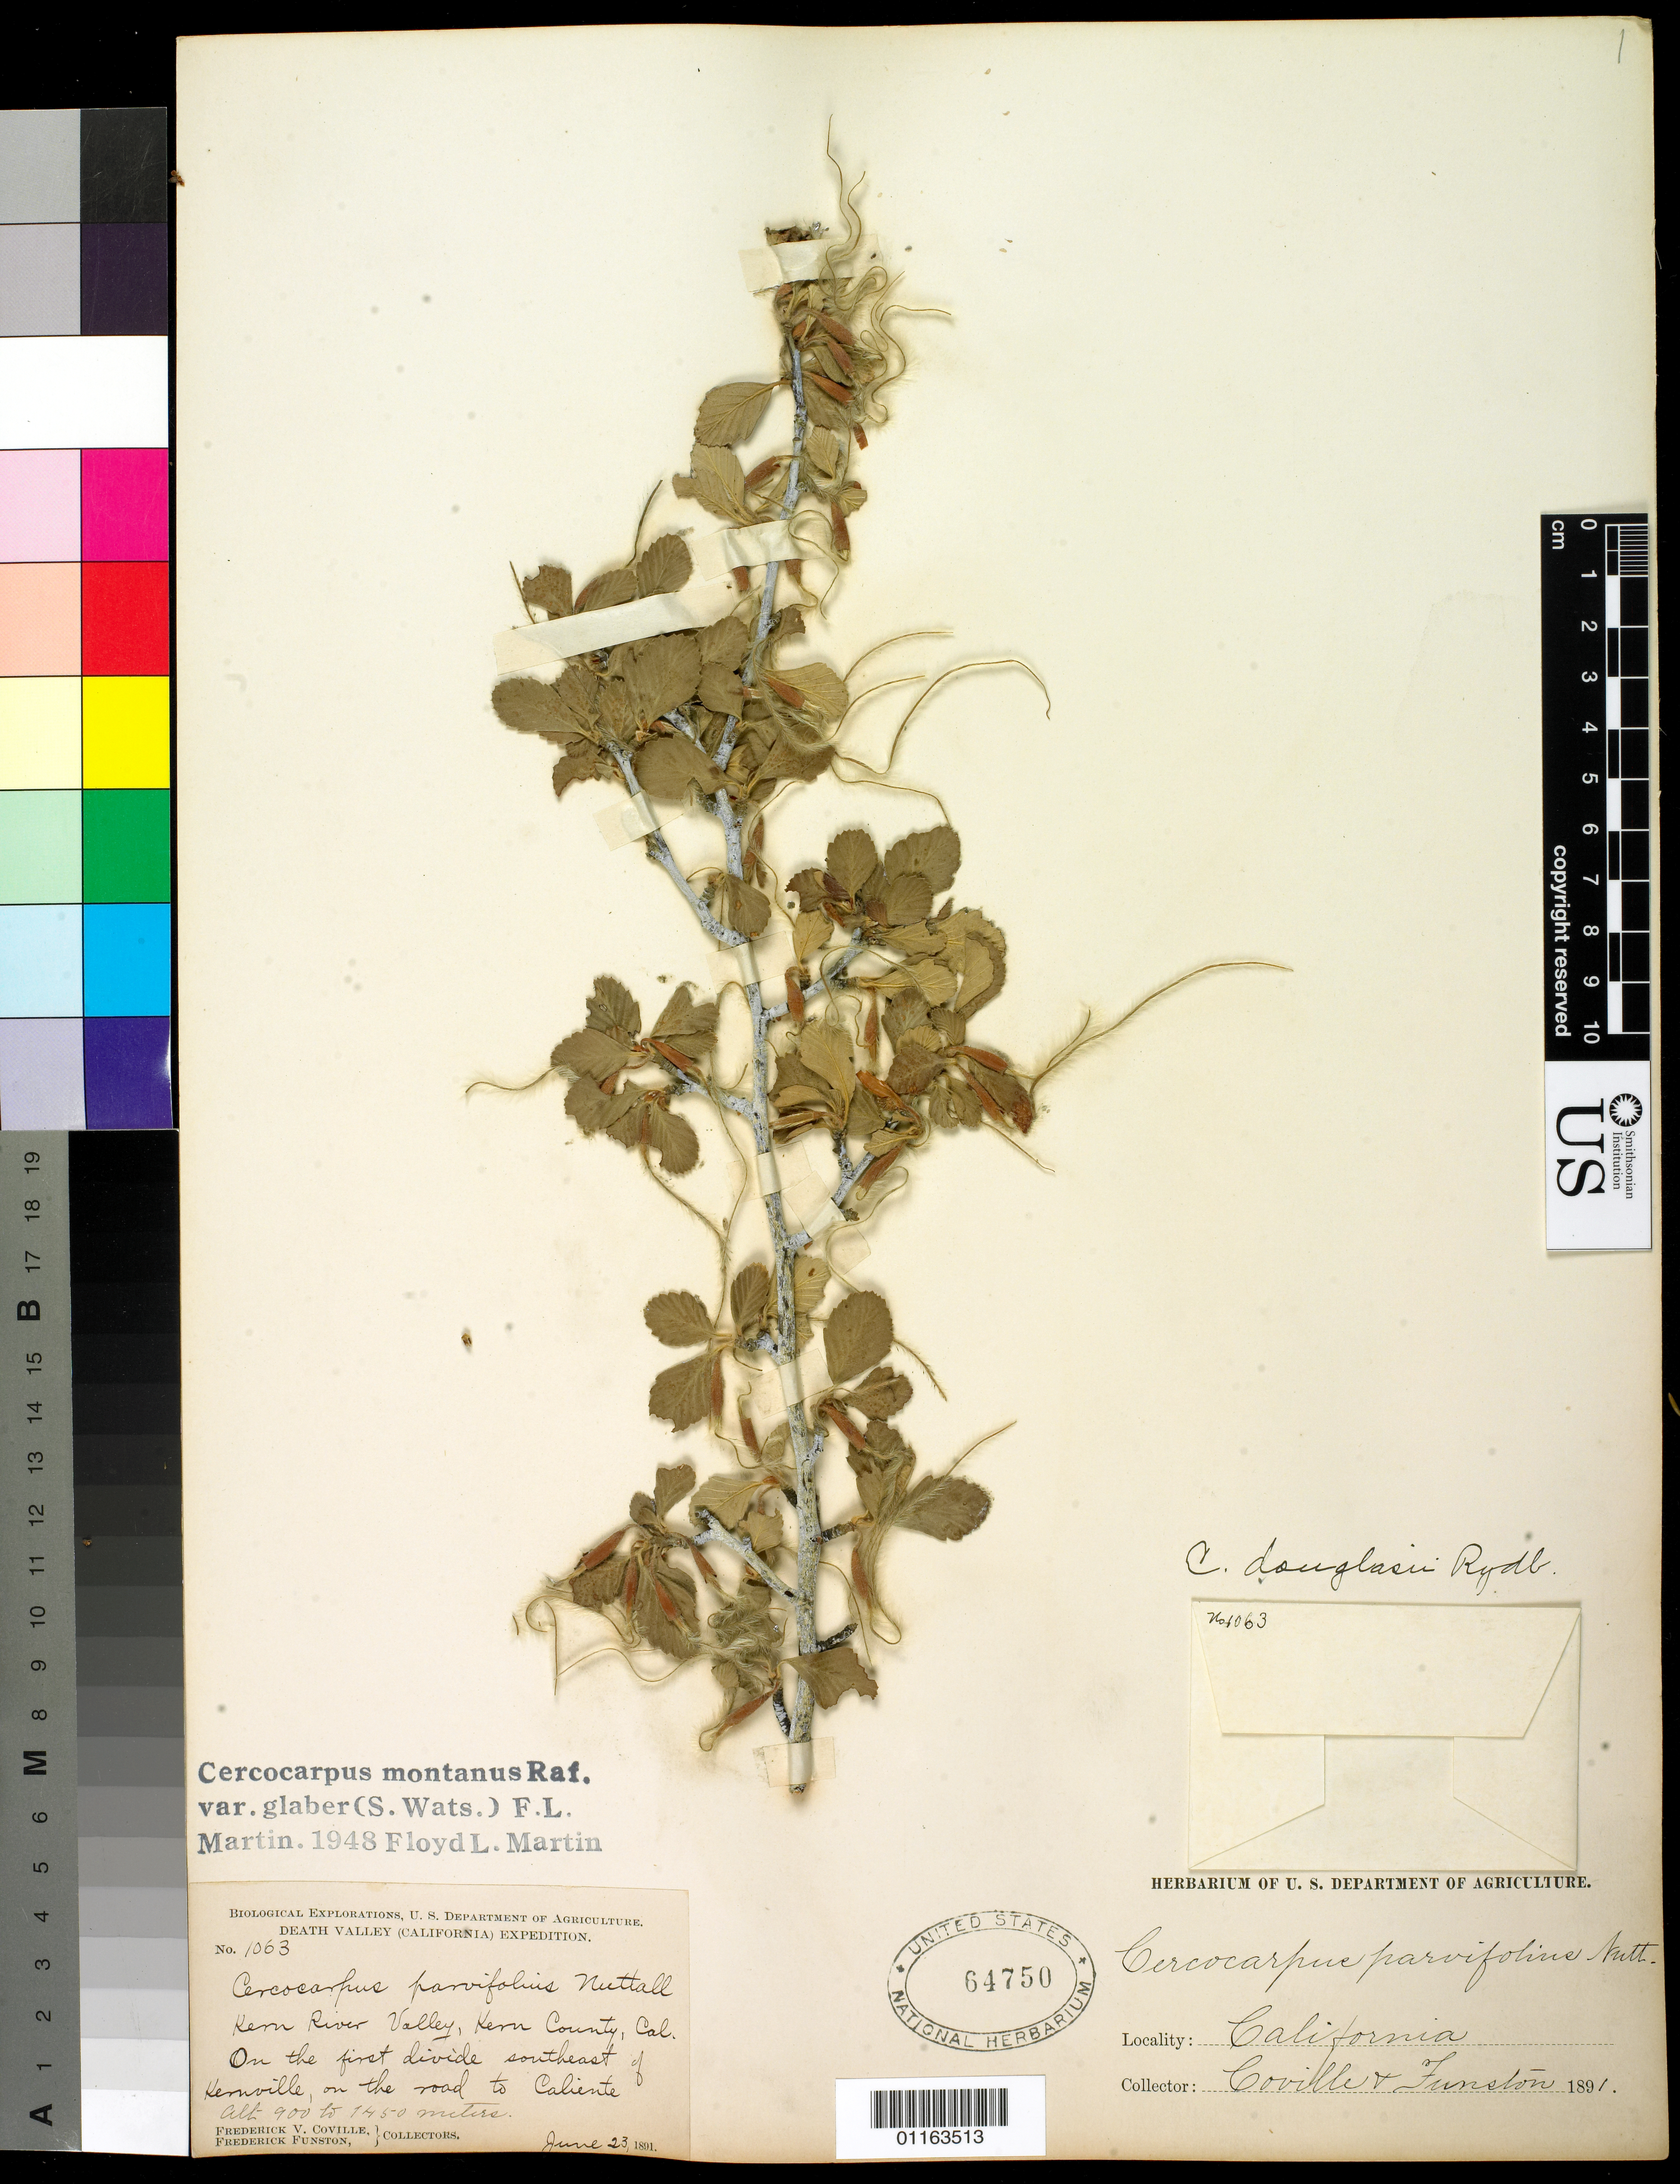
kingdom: Plantae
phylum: Tracheophyta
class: Magnoliopsida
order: Rosales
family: Rosaceae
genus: Cercocarpus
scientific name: Cercocarpus montanus var. glaber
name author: (S. Watson) F.L. Martin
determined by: Martin, F. L.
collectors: F. V. Coville & F. Funston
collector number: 1063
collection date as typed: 23 Jun 1891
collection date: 1891-06-23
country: United States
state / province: California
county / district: Kern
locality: Kern River Valley, on the first divide southeast of Kernville, on the road to Caliente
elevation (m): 900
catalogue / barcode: US 64750